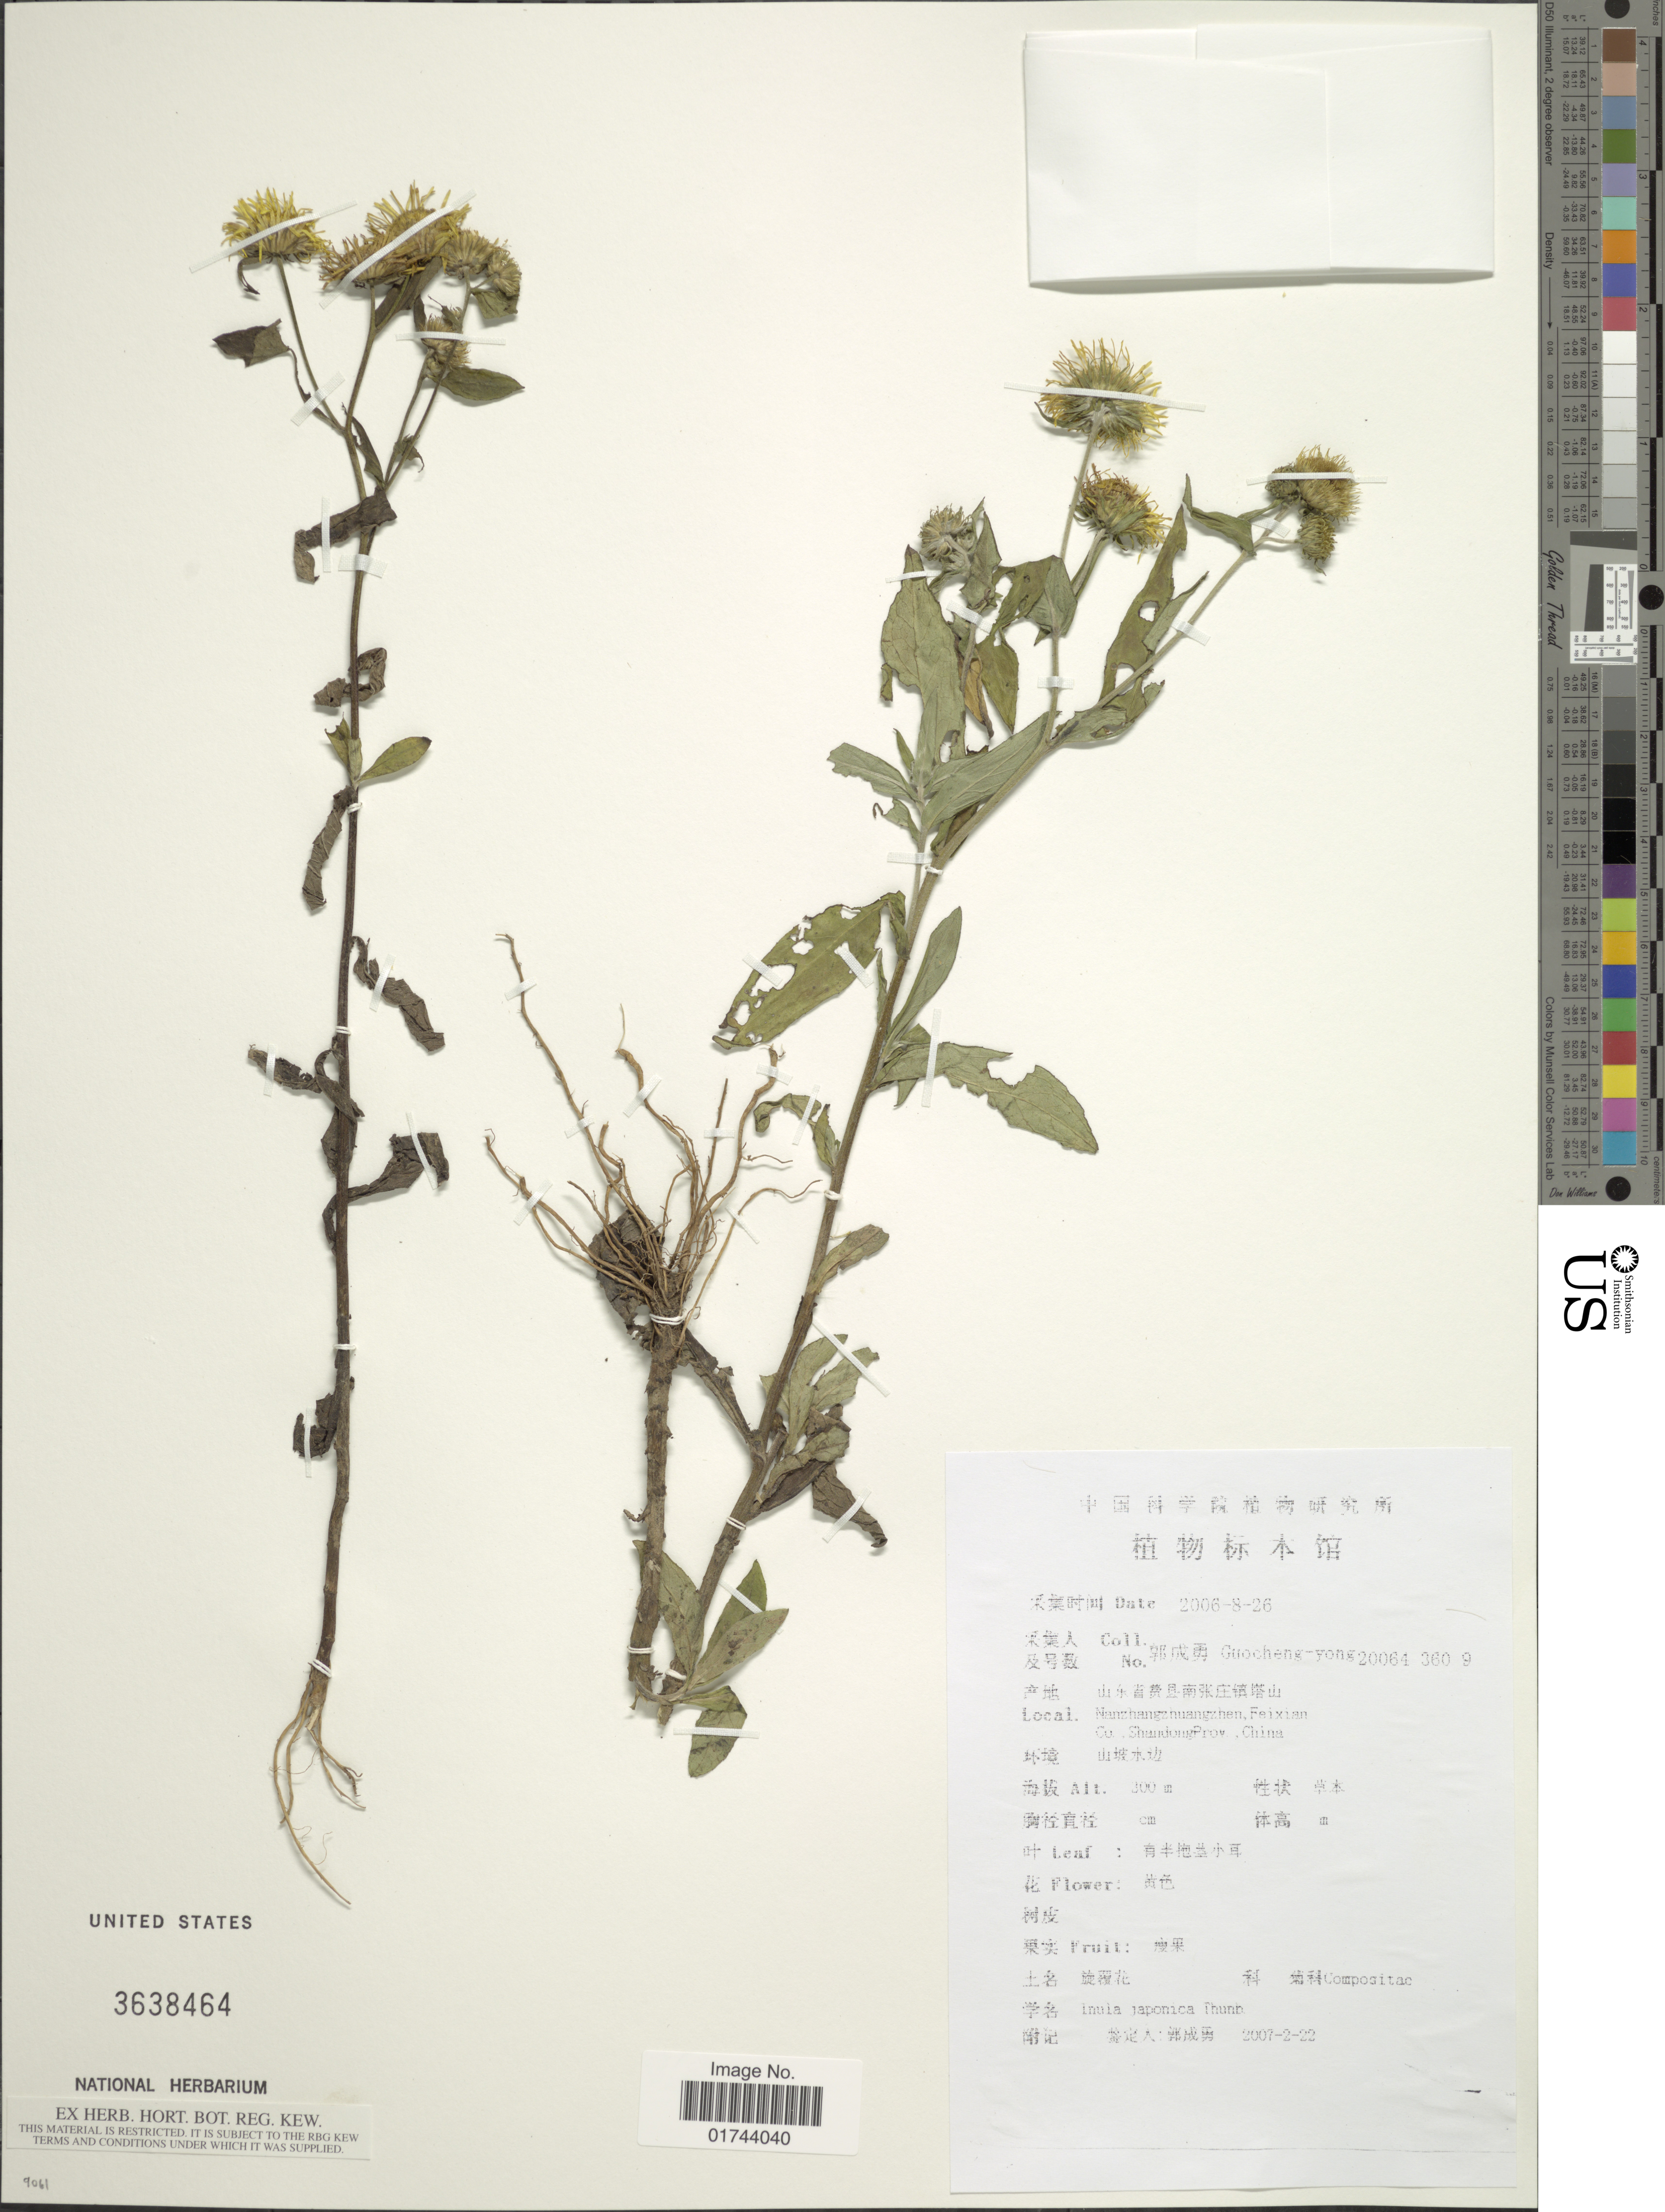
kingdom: Plantae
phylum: Tracheophyta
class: Magnoliopsida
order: Asterales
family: Asteraceae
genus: Inula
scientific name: Inula japonica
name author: Thunb.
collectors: Guo cheng-yong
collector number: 3609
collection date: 2006-08-26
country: China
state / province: Shandong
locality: Nanzhangzhuangzhen, Feixian Co.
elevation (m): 300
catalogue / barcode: US 3638464